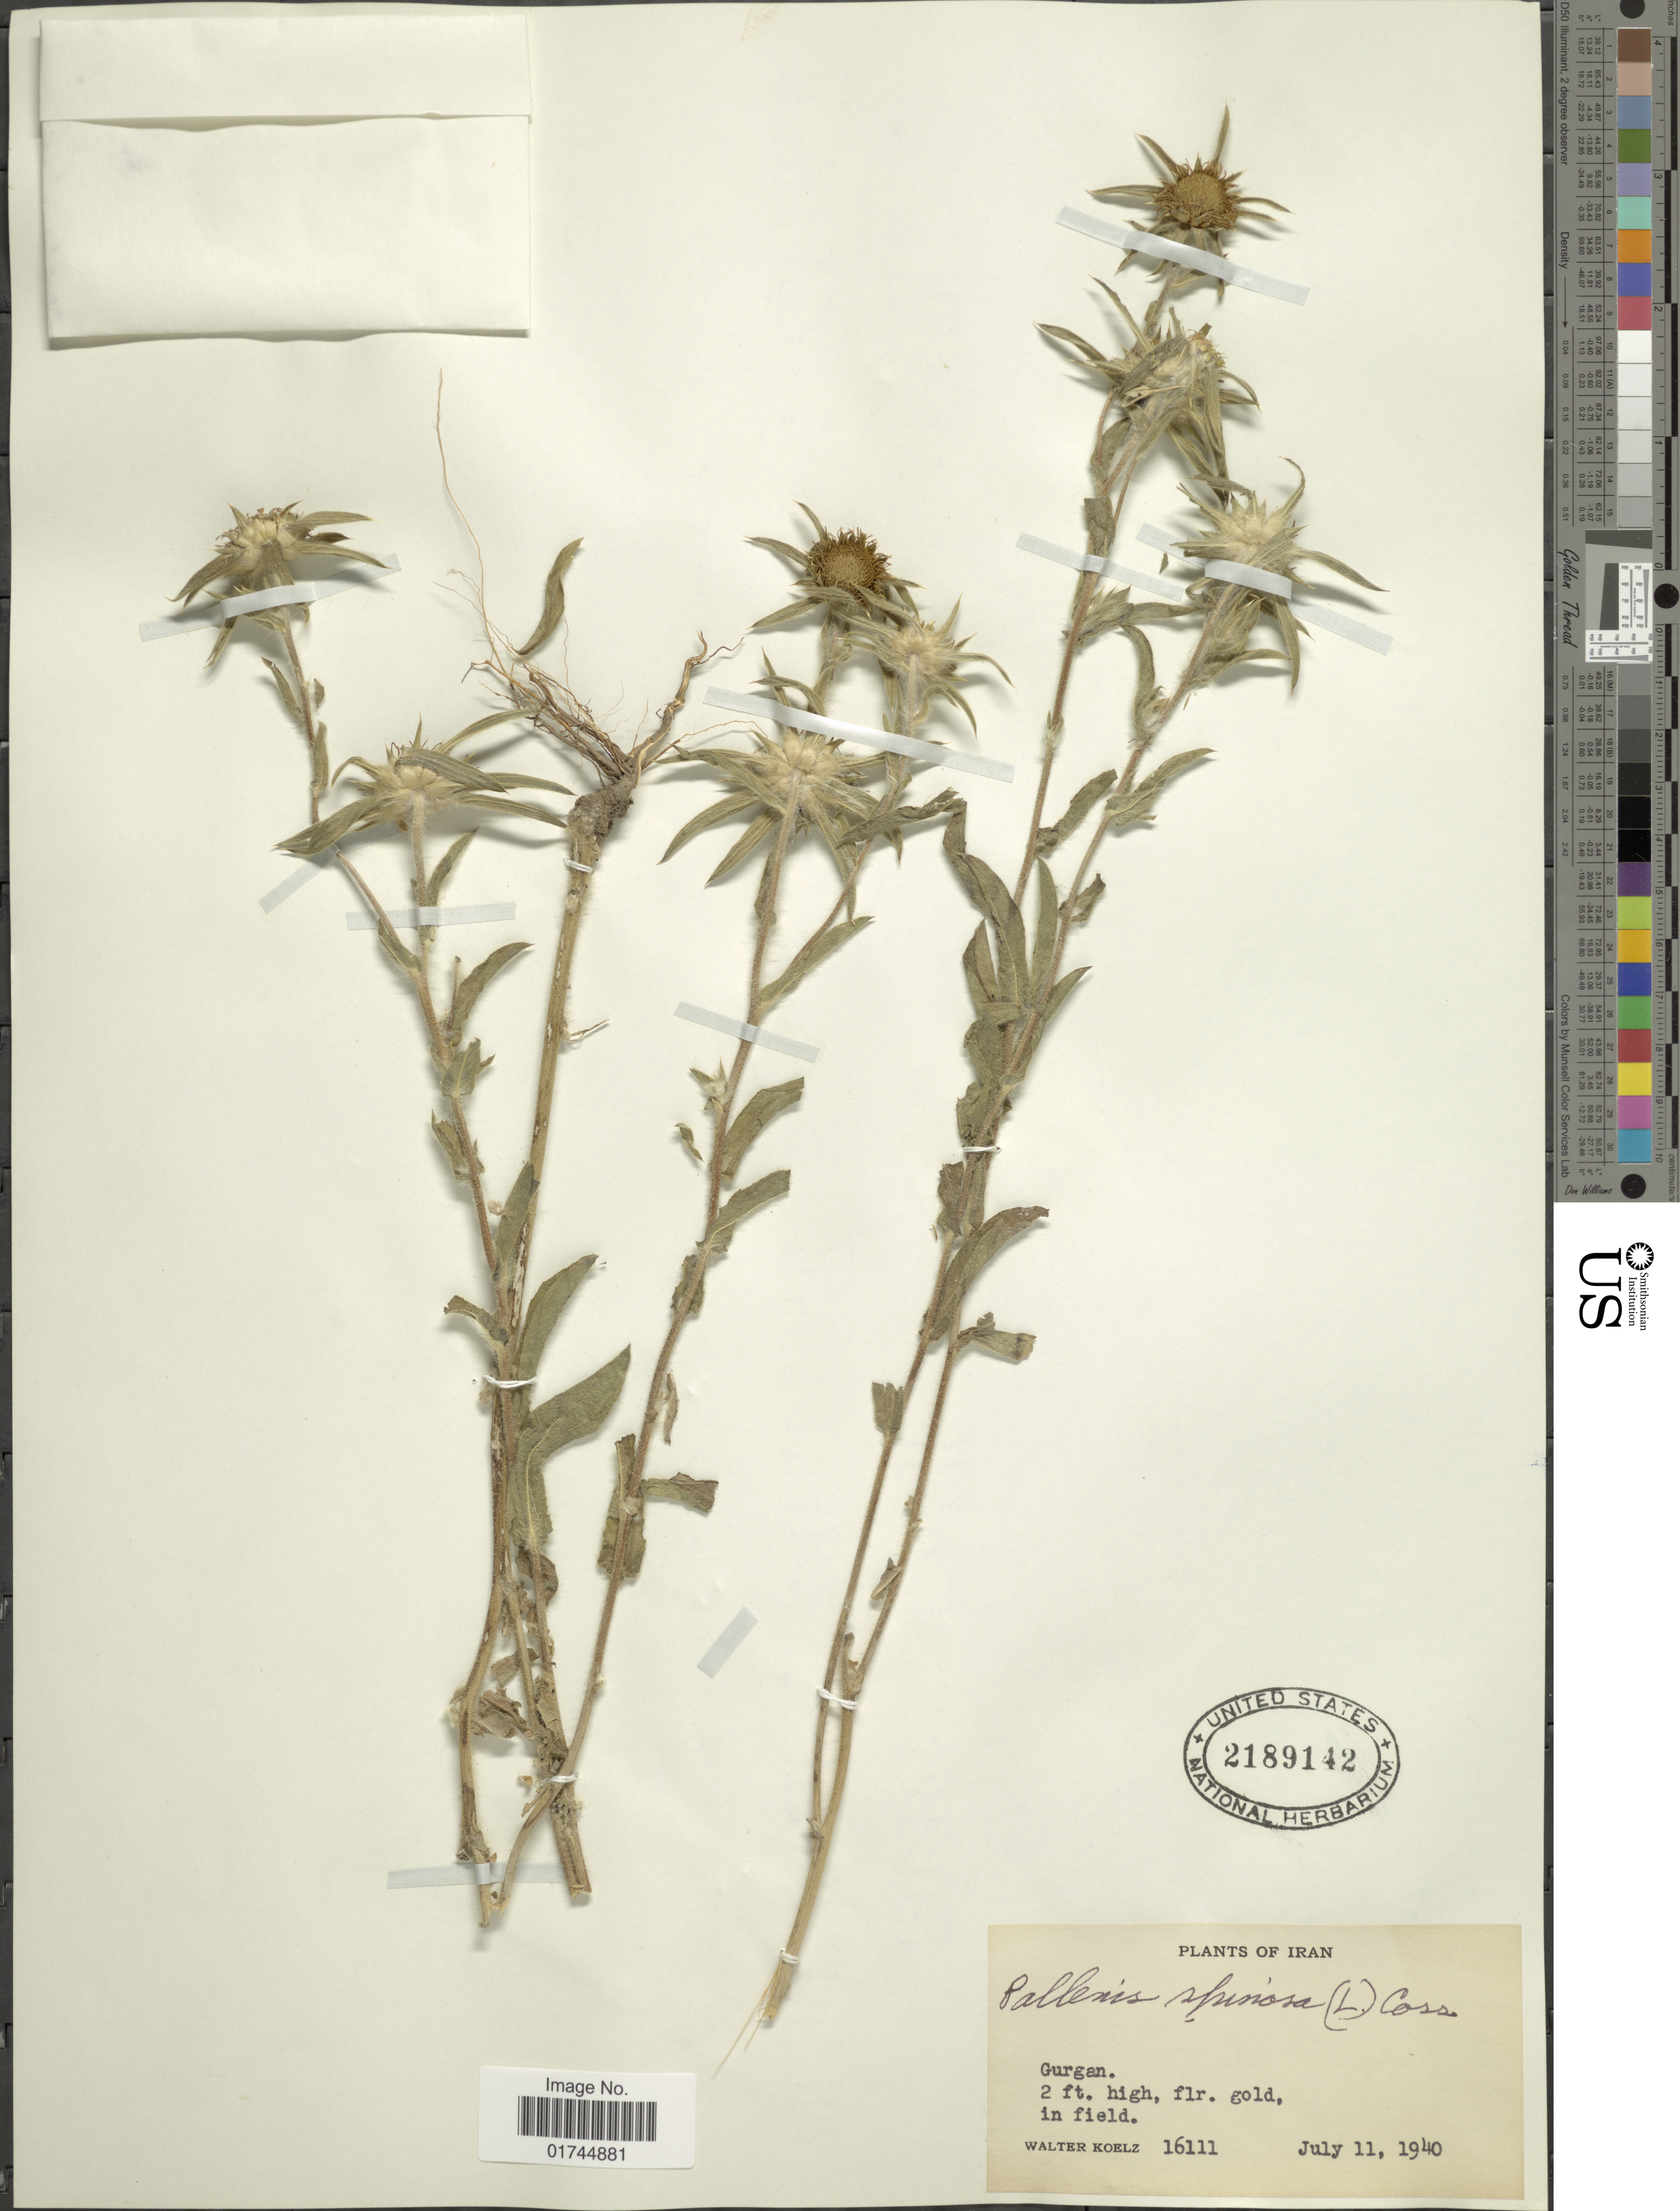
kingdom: Plantae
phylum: Tracheophyta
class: Magnoliopsida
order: Asterales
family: Asteraceae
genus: Pallenis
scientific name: Pallenis spinosa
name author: (L.) Cass.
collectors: W. N. Koelz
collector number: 16111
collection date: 1940-07-11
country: Iran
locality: Iran, Guran.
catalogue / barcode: US 2189142